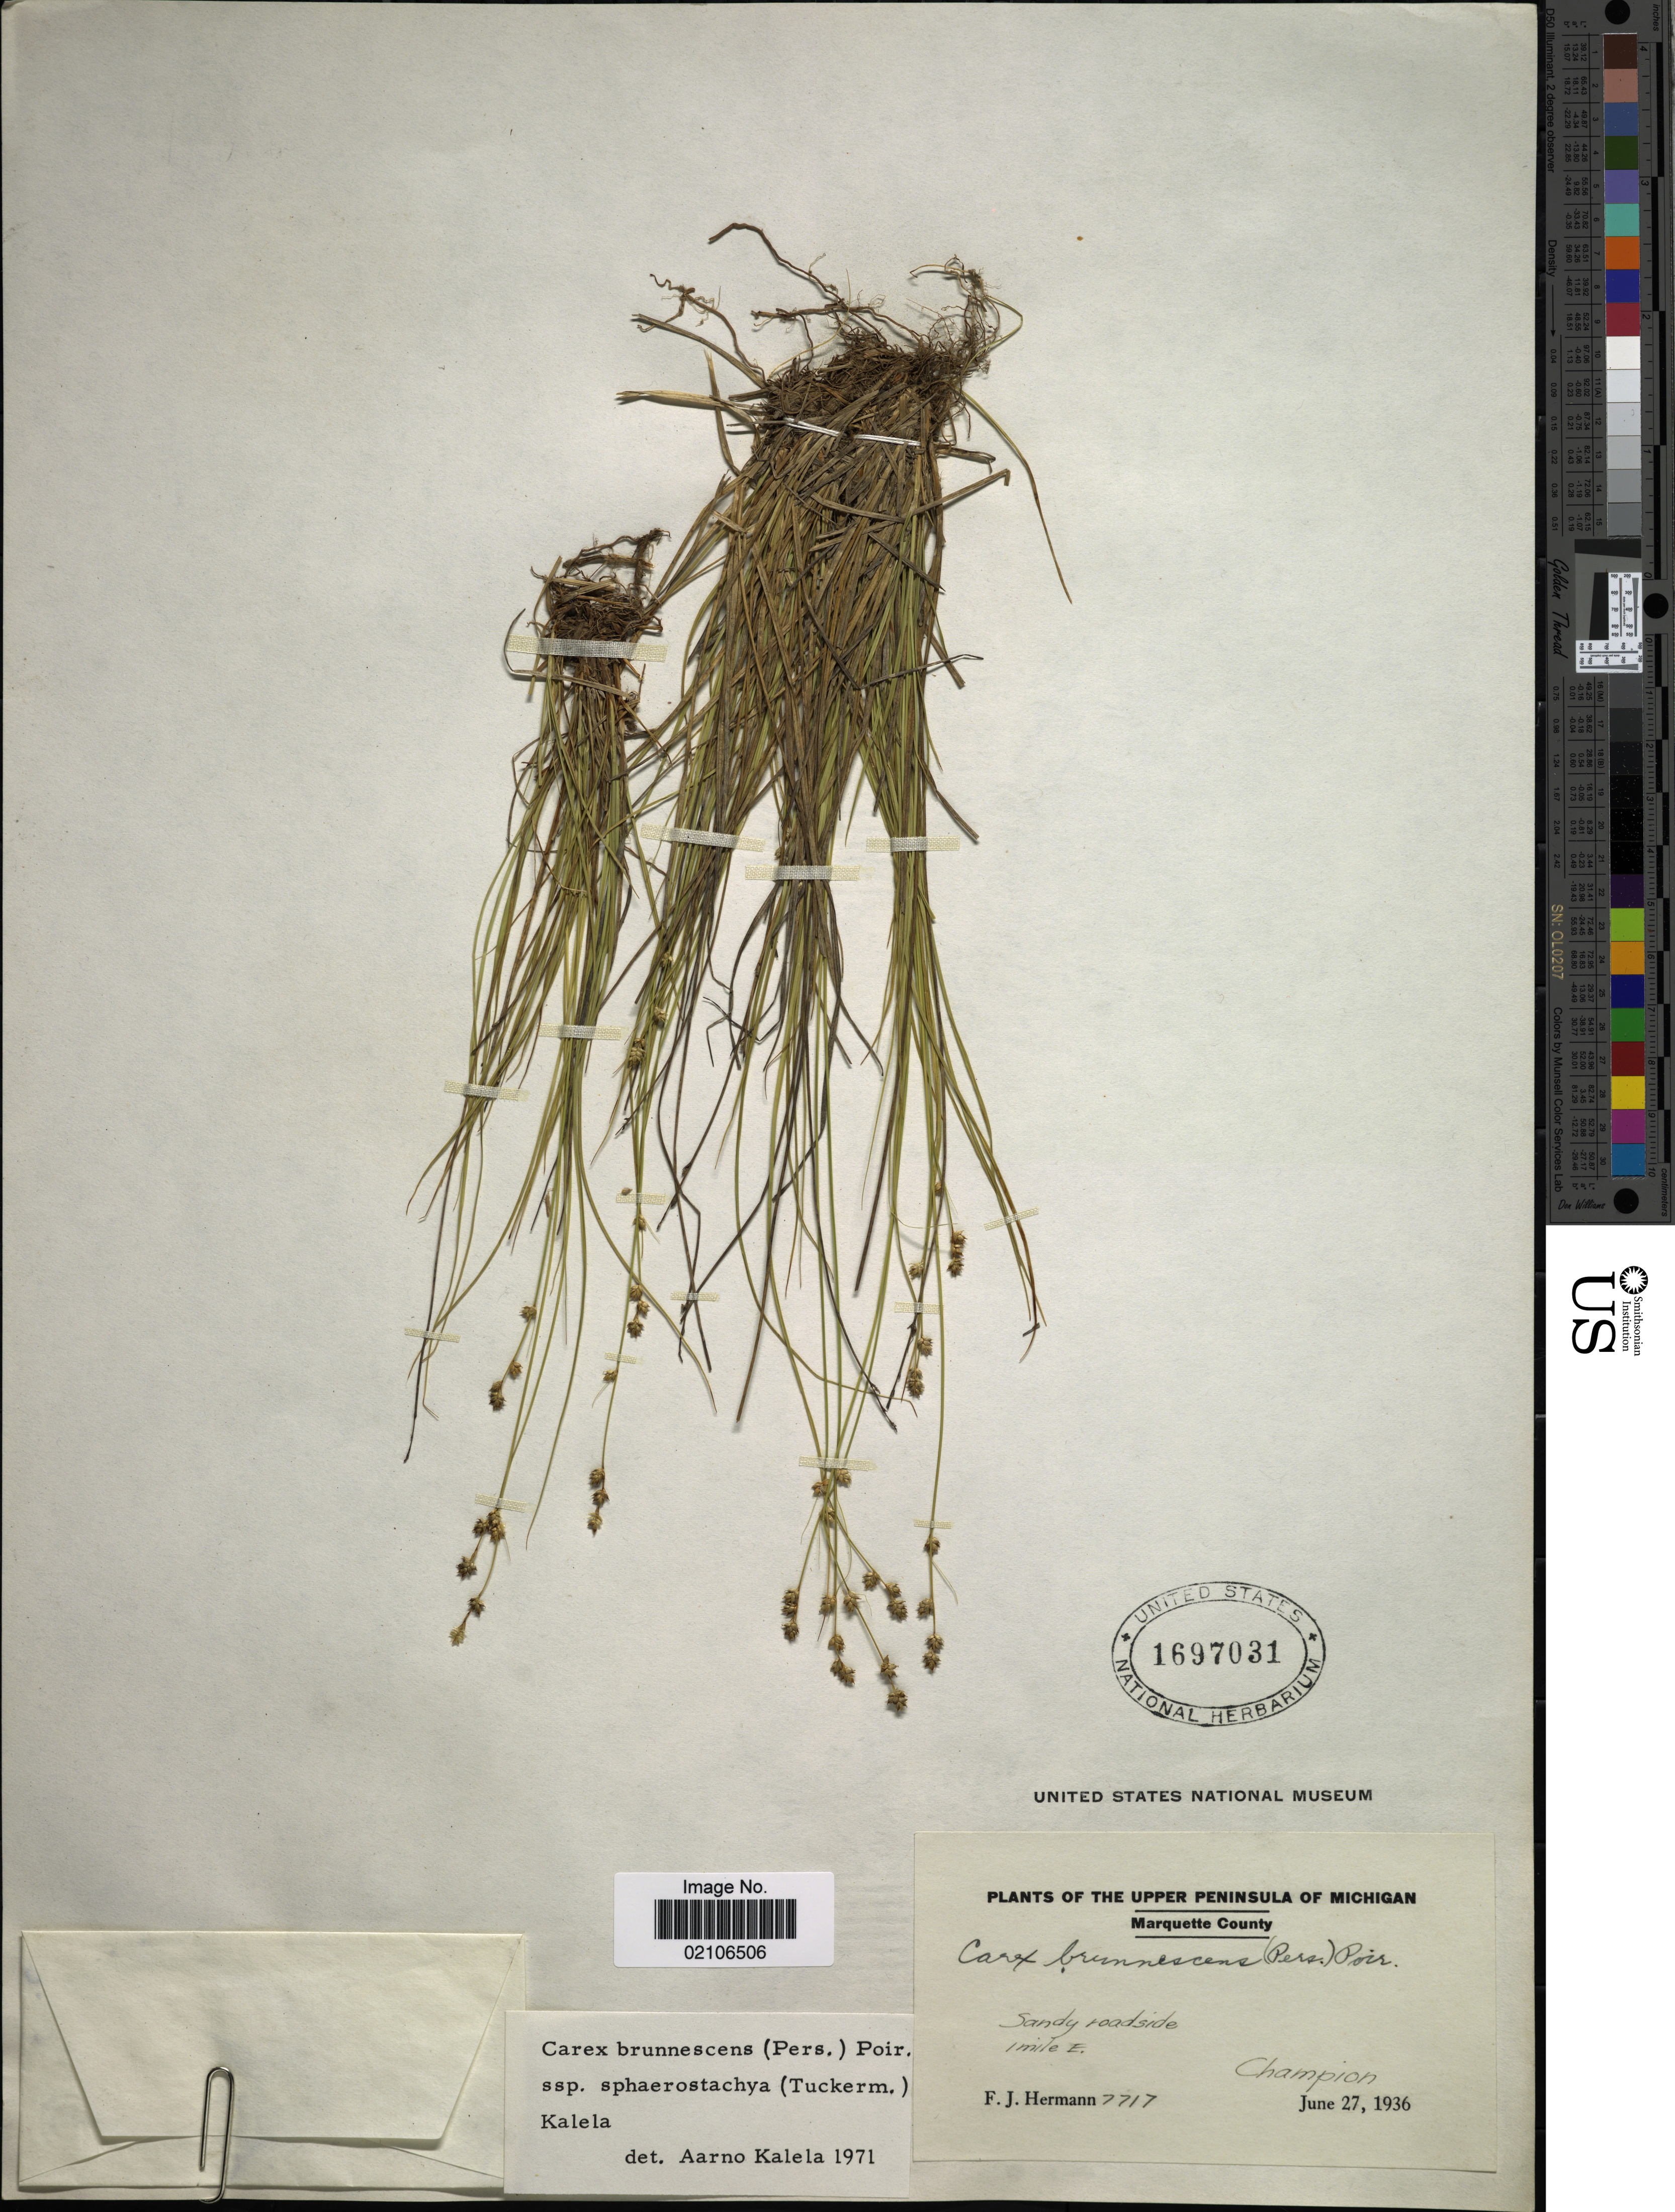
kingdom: Plantae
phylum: Tracheophyta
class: Liliopsida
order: Poales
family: Cyperaceae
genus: Carex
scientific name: Carex brunnescens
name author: (Pers.) Poir.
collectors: F. J. Hermann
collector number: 7717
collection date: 1936-06-27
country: United States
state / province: Michigan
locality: The Upper Peninsula of Michigan, Marquette County, 1 mile E. Champion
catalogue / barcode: US 1697031